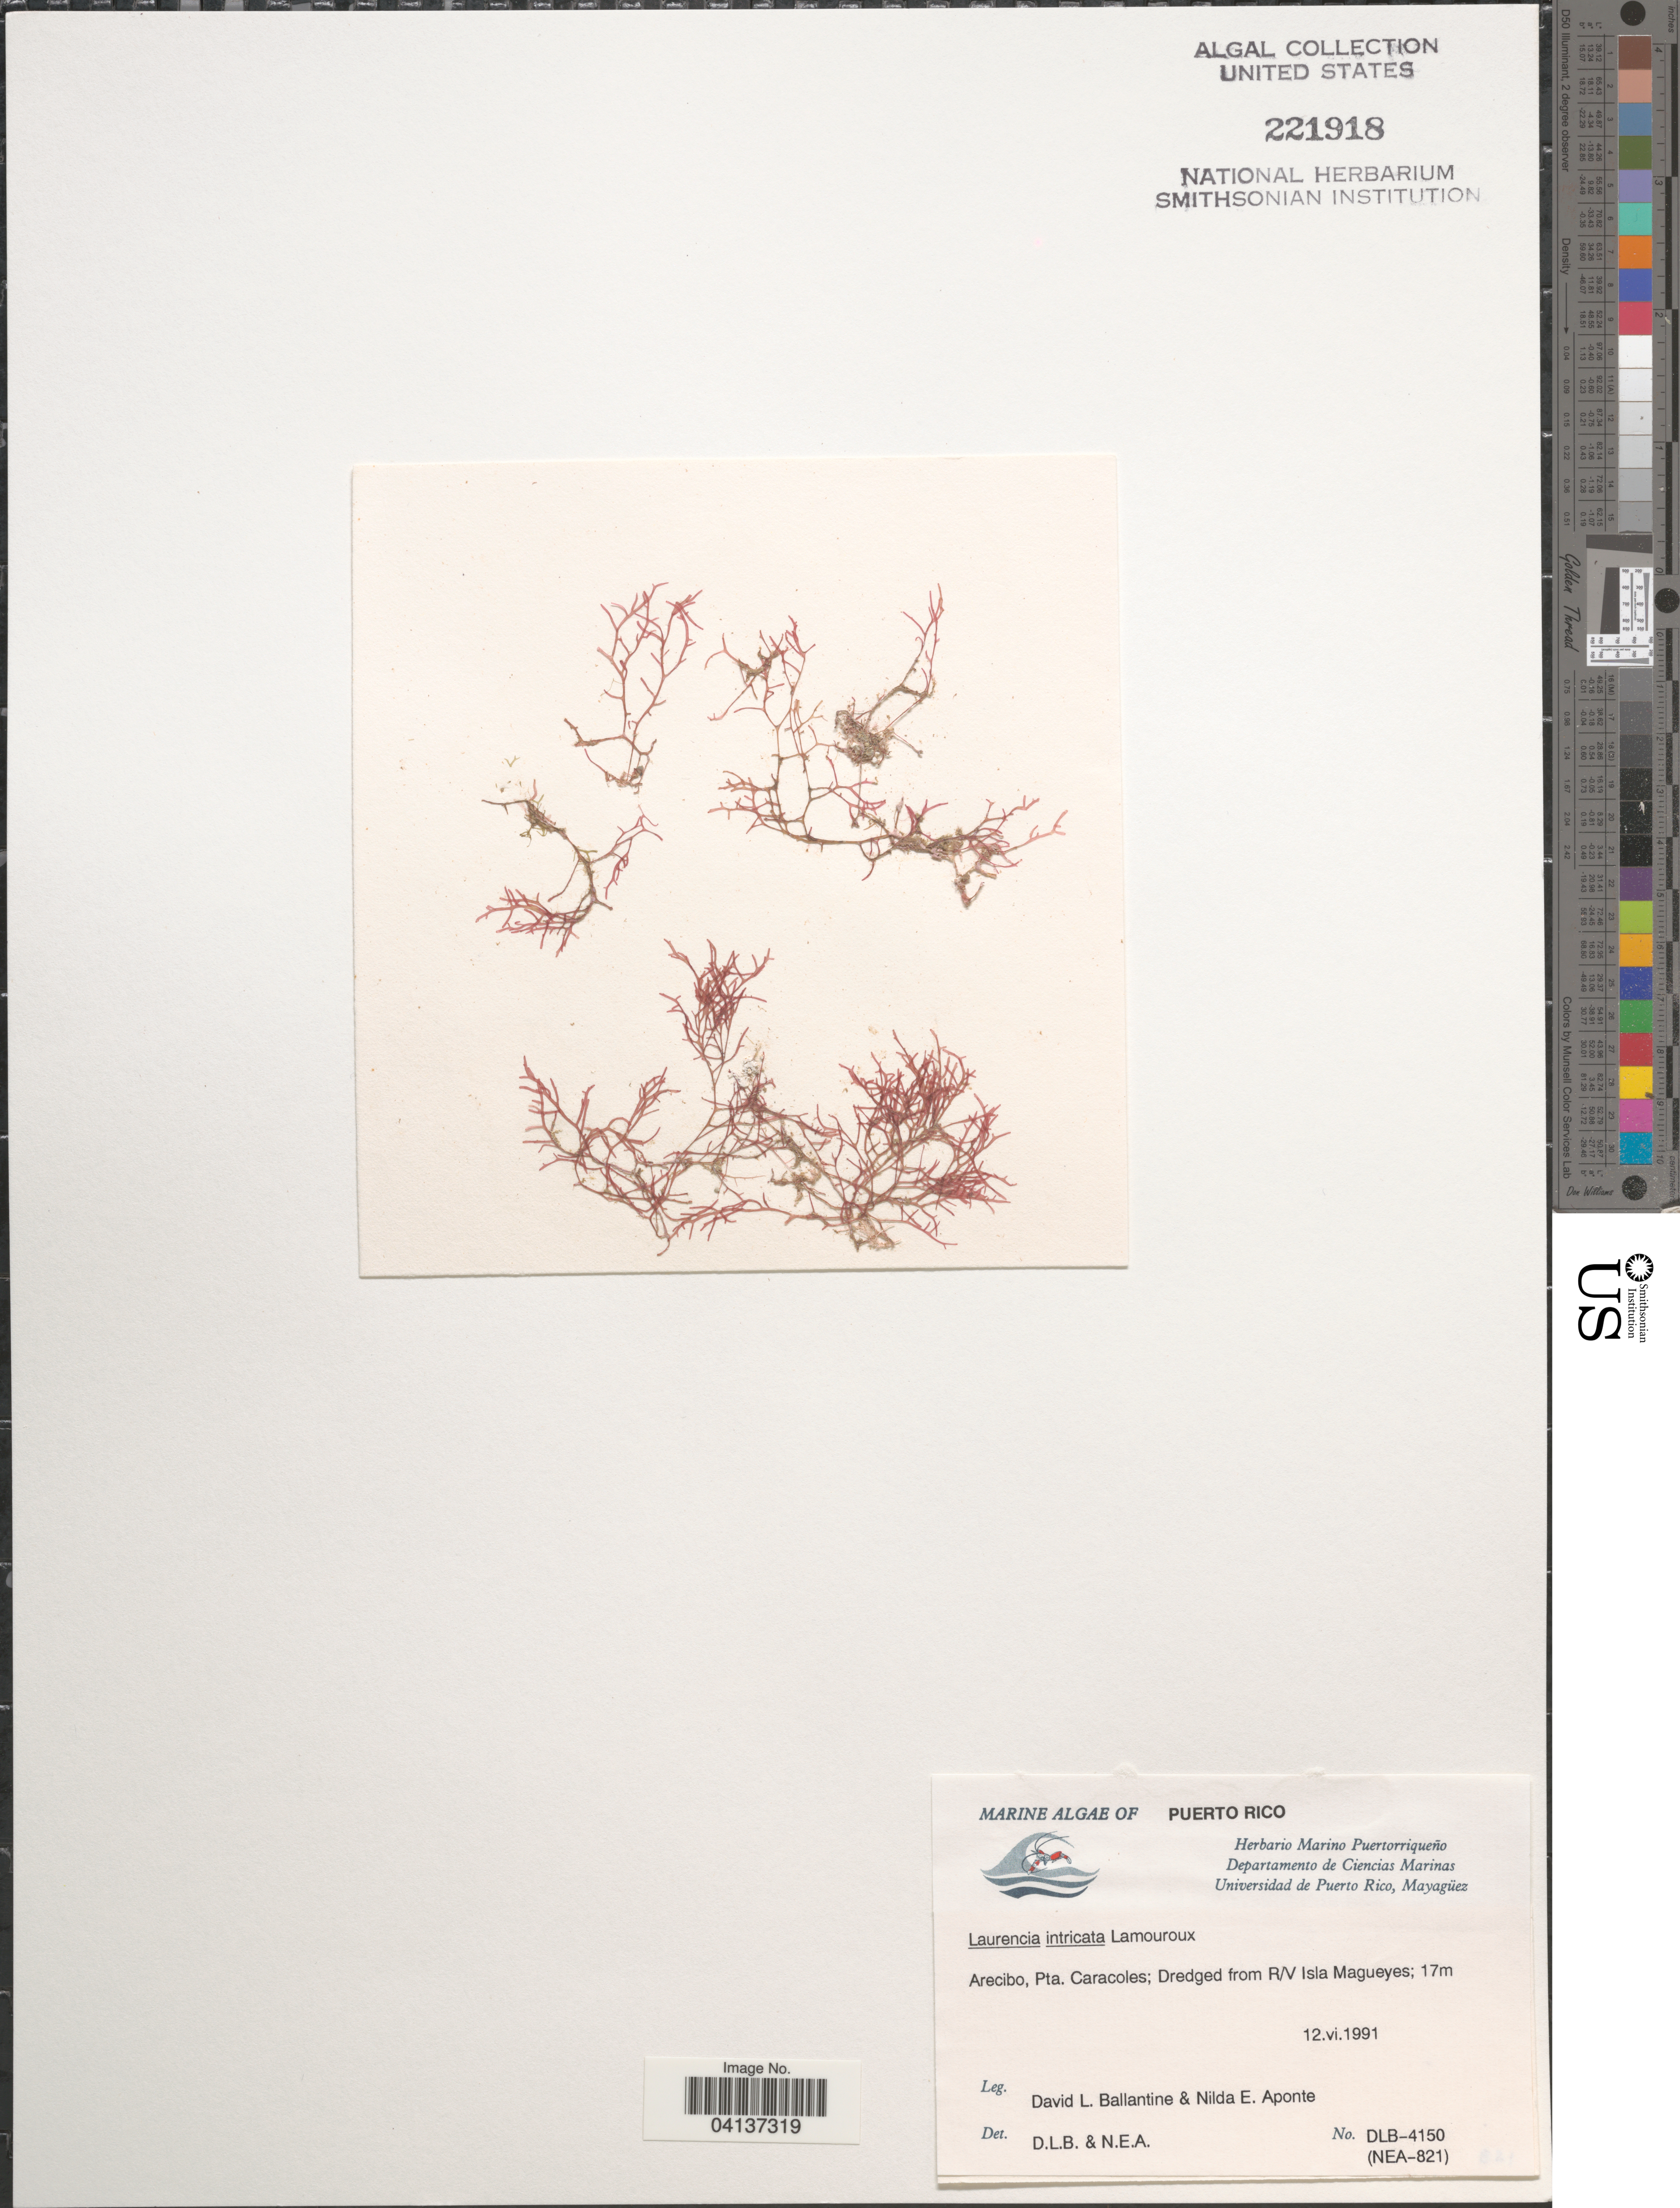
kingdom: Plantae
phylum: Rhodophyta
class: Florideophyceae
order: Ceramiales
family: Rhodomelaceae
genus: Laurencia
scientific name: Laurencia intricata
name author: J.V.Lamouroux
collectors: D.L. Ballantine & N. E. Aponte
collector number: DLB-4150/NEA-821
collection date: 1991-06-12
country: Puerto Rico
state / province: Arecibo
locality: Pta. Caracoles; Dredged from R/V Isla Magueyes.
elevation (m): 17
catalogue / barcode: US 221918